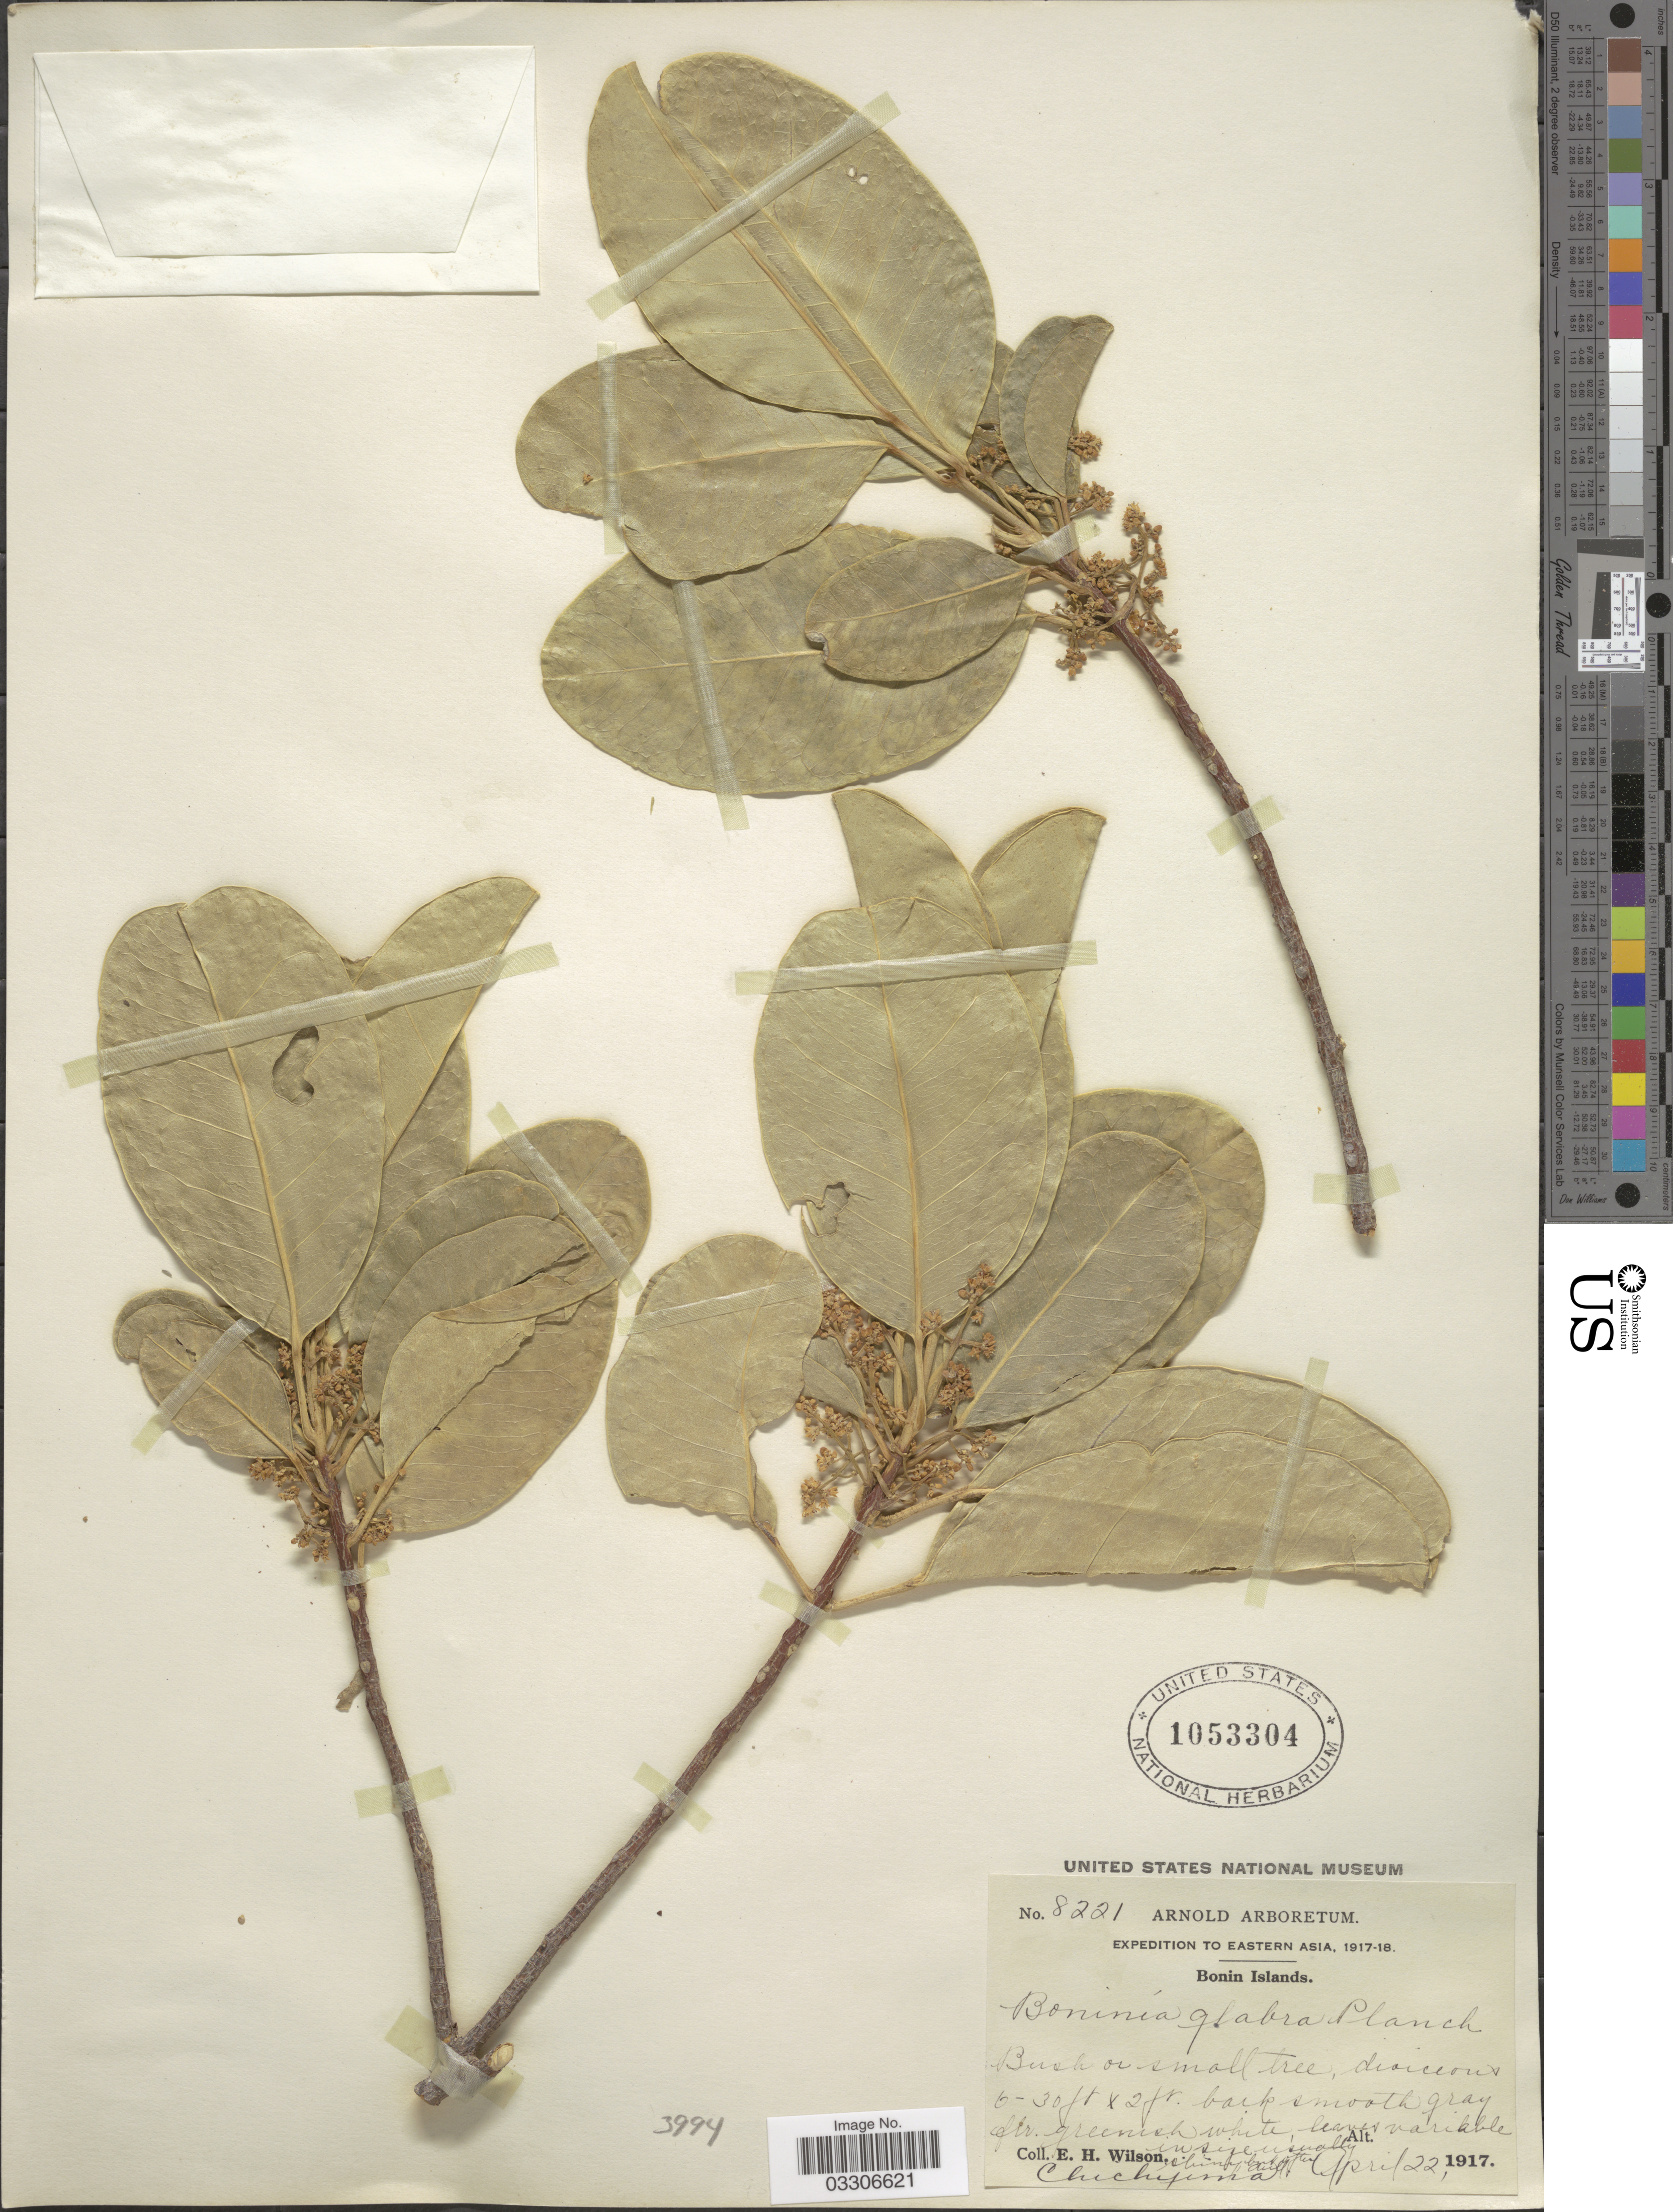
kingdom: Plantae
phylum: Tracheophyta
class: Magnoliopsida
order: Sapindales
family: Rutaceae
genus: Melicope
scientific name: Melicope quadrangularis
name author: (H. St. John & E.P. Hume) T.G. Hartley & B.C. Stone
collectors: E. Wilson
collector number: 8221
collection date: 1917-04-22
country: Japan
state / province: Tokyo, Federal City of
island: Bonin Islands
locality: Eastern Asia. Bonin Islands. Chichijima.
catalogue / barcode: US 105334